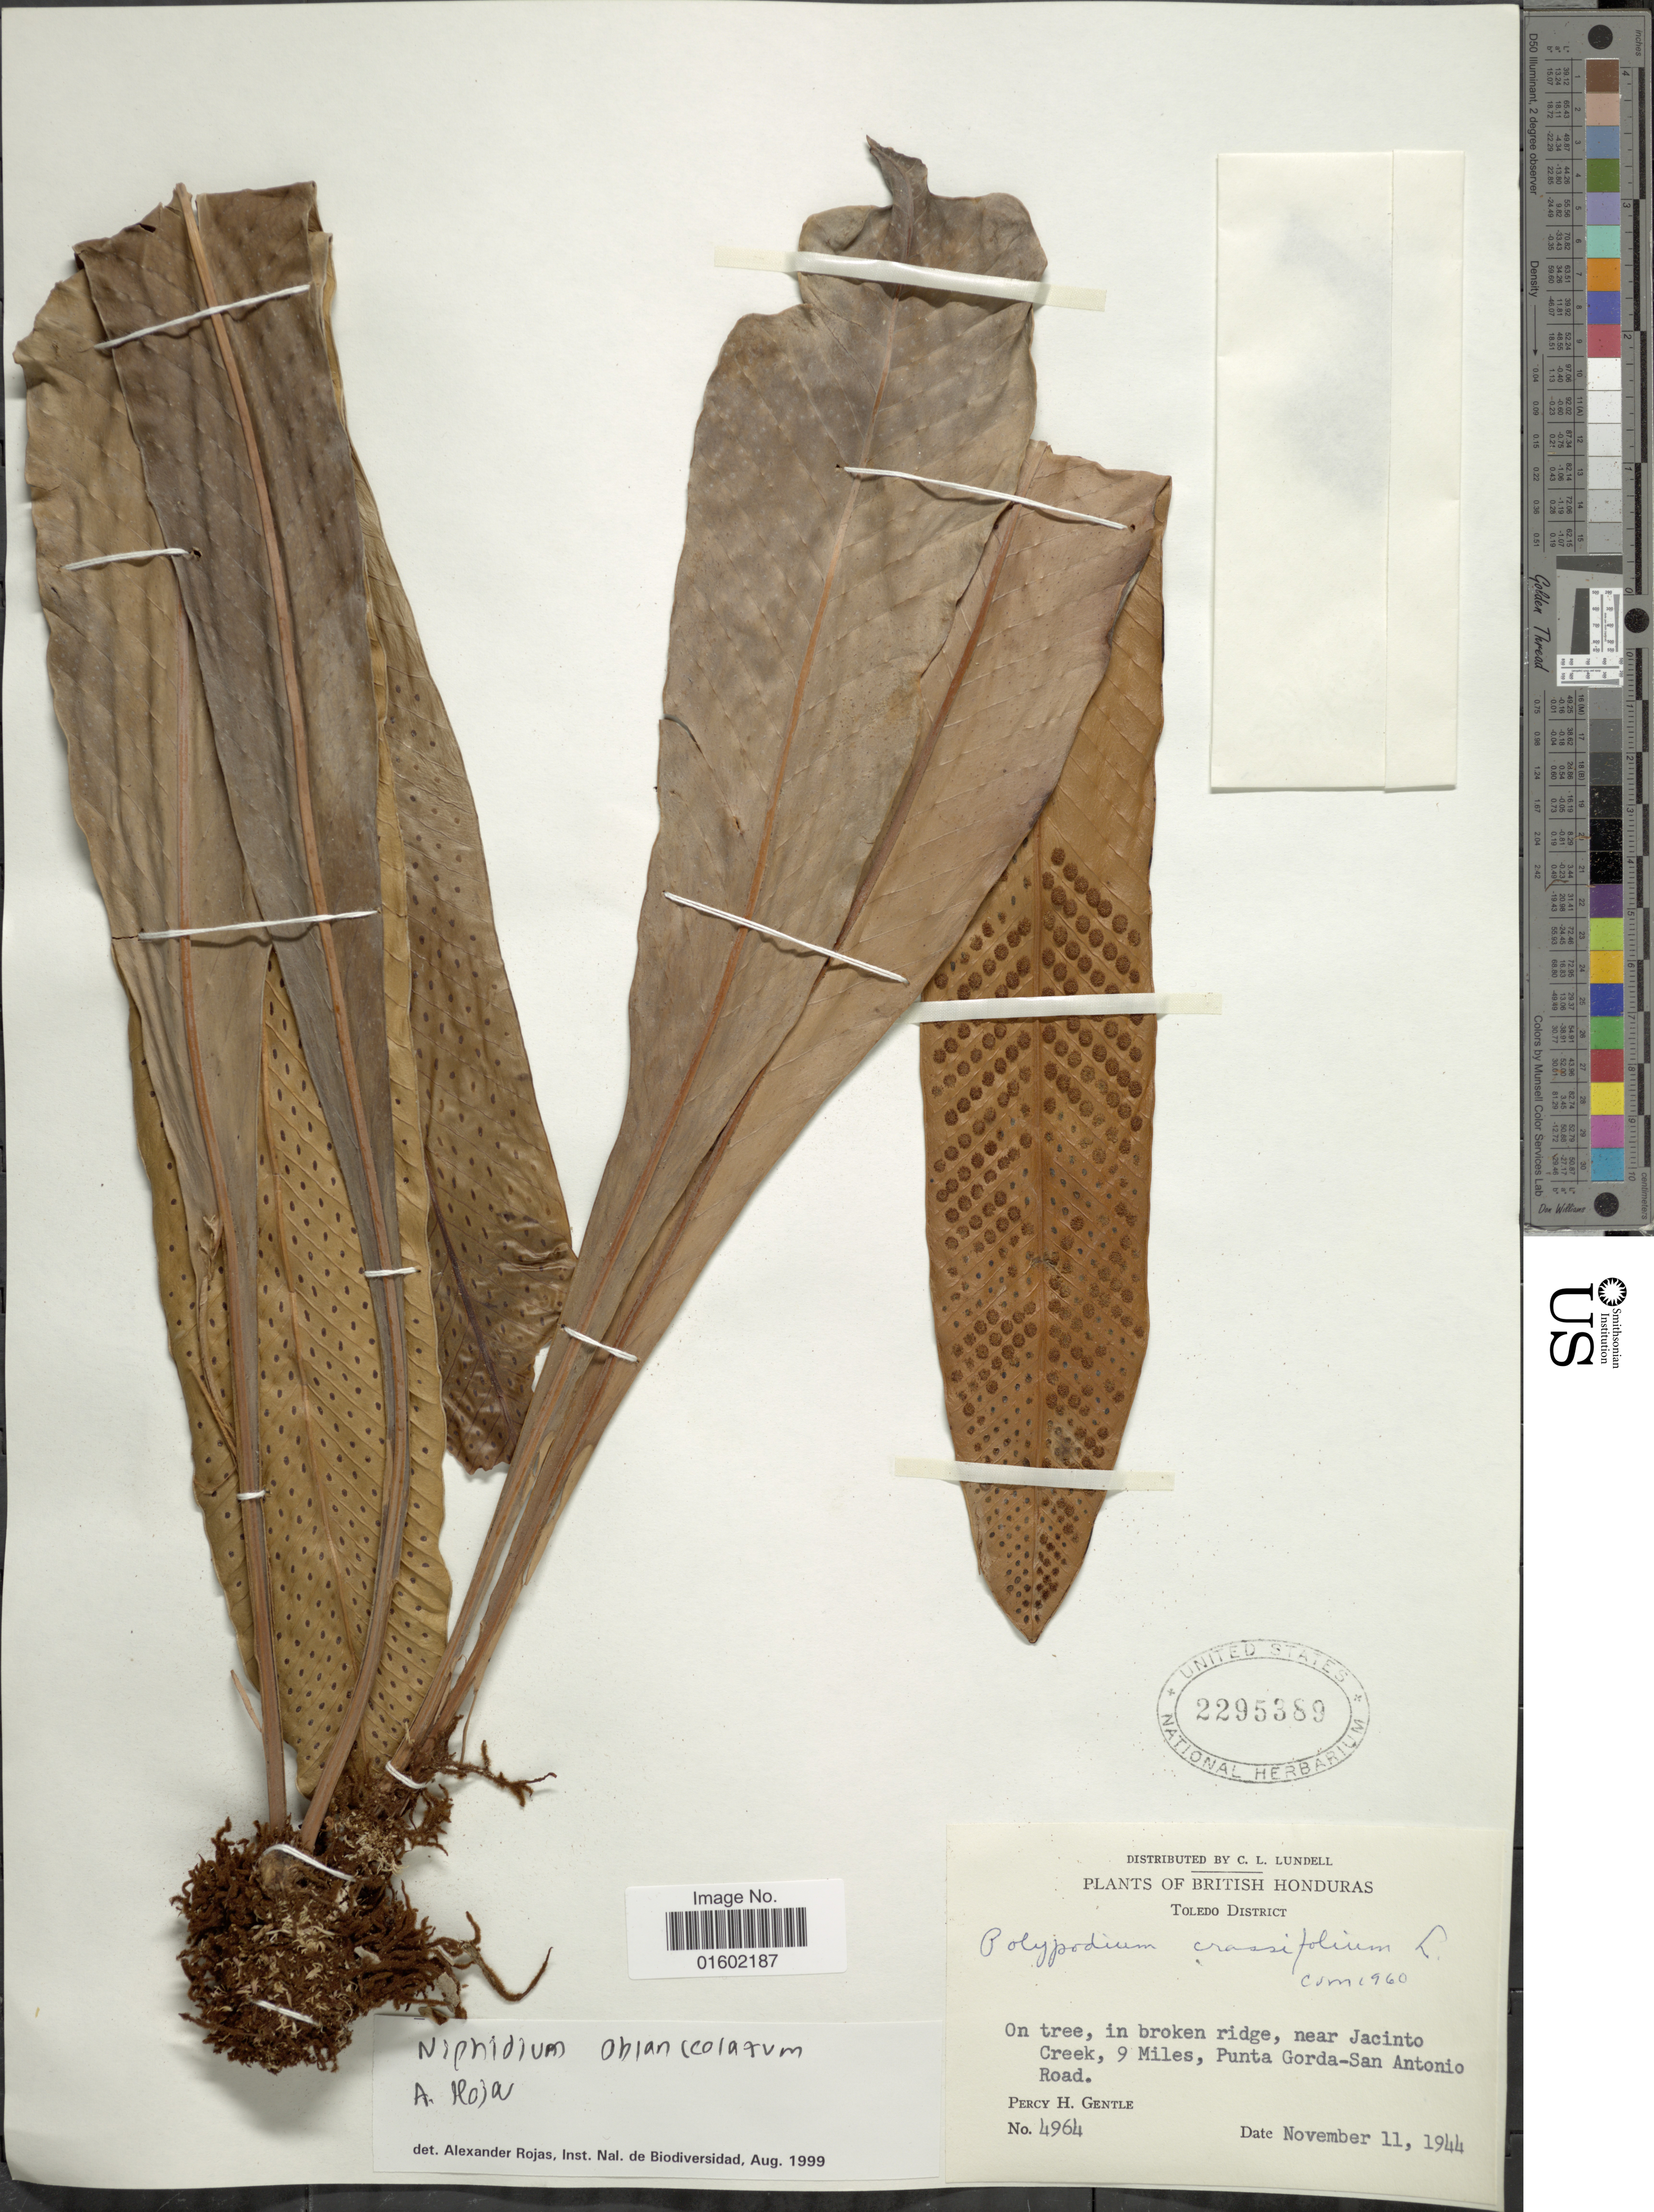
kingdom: Plantae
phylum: Tracheophyta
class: Polypodiopsida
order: Polypodiales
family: Polypodiaceae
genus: Niphidium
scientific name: Niphidium crassifolium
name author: (L.) Lellinger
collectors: P. H. Gentle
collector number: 4964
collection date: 1944-11-11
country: Belize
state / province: Toledo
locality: British Honduras, near Jacinto Creek, 9 miles, Punta Gorda-San Antonio Road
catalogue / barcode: US 2295389